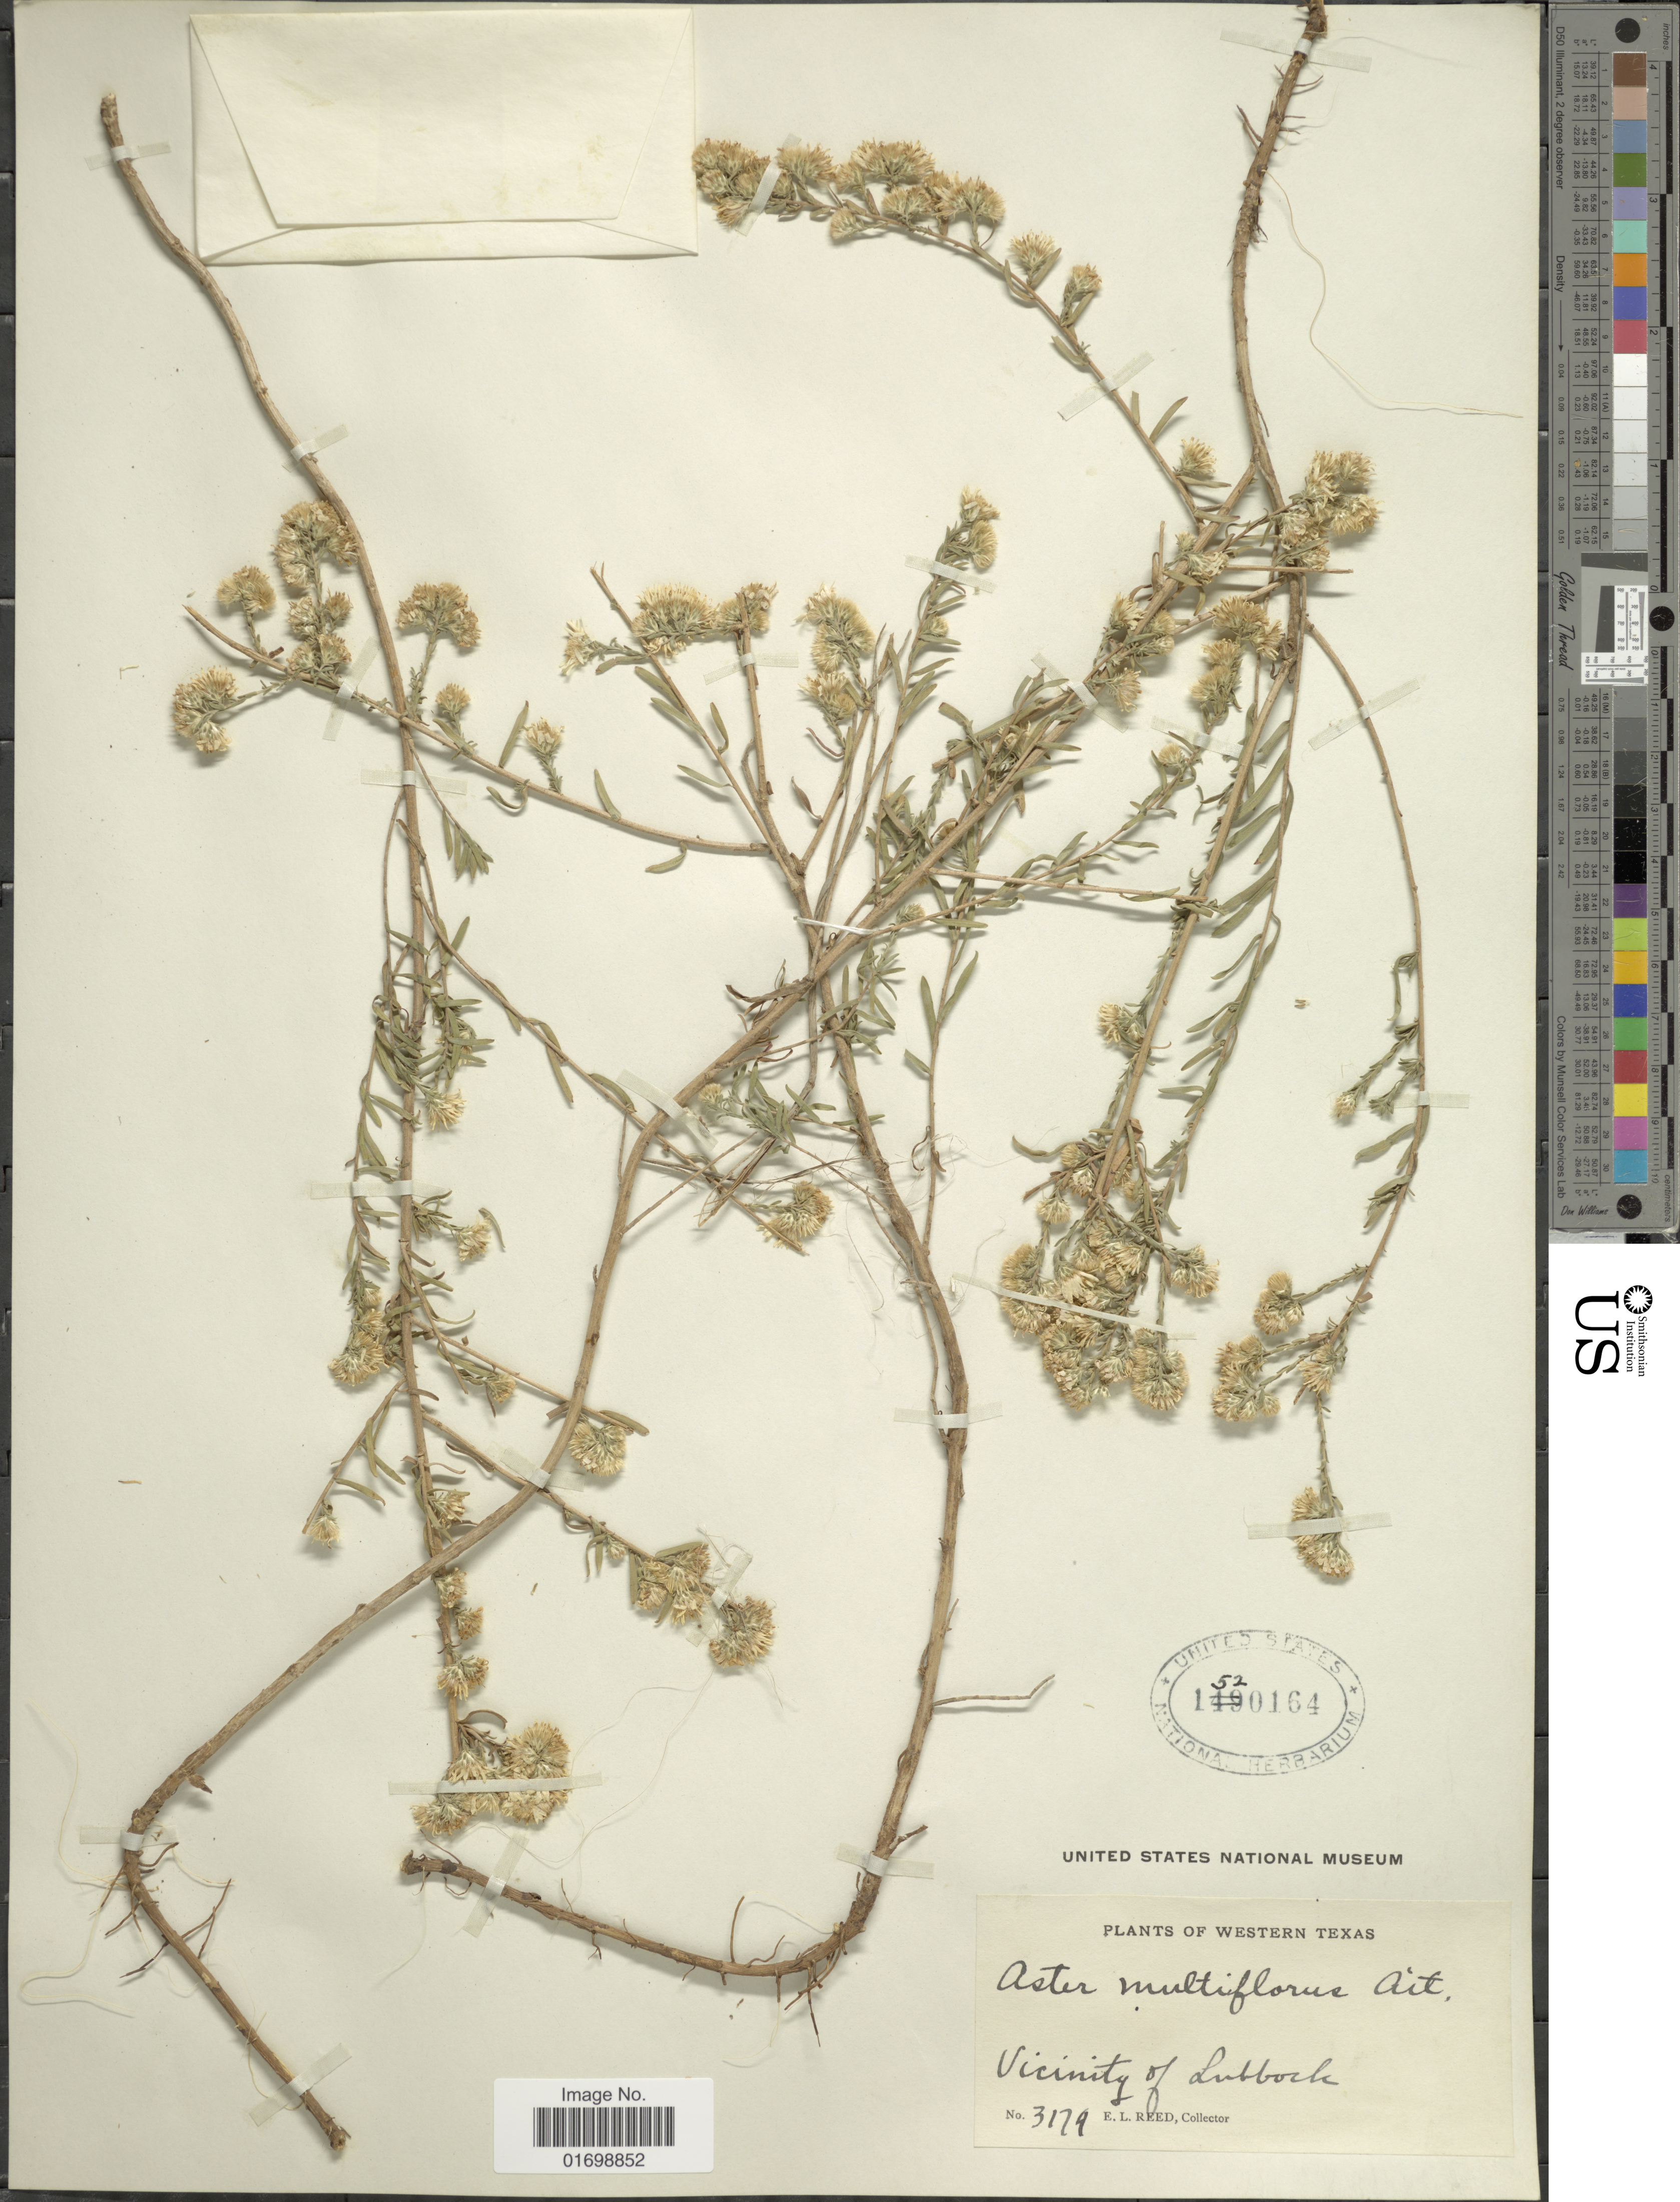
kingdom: Plantae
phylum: Tracheophyta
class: Magnoliopsida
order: Asterales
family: Asteraceae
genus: Symphyotrichum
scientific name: Symphyotrichum ericoides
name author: (L.) G.L. Nesom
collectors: E. Reed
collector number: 3179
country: United States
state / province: Texas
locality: Western Texas, vicinity of Lubbock.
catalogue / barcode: US 1520164